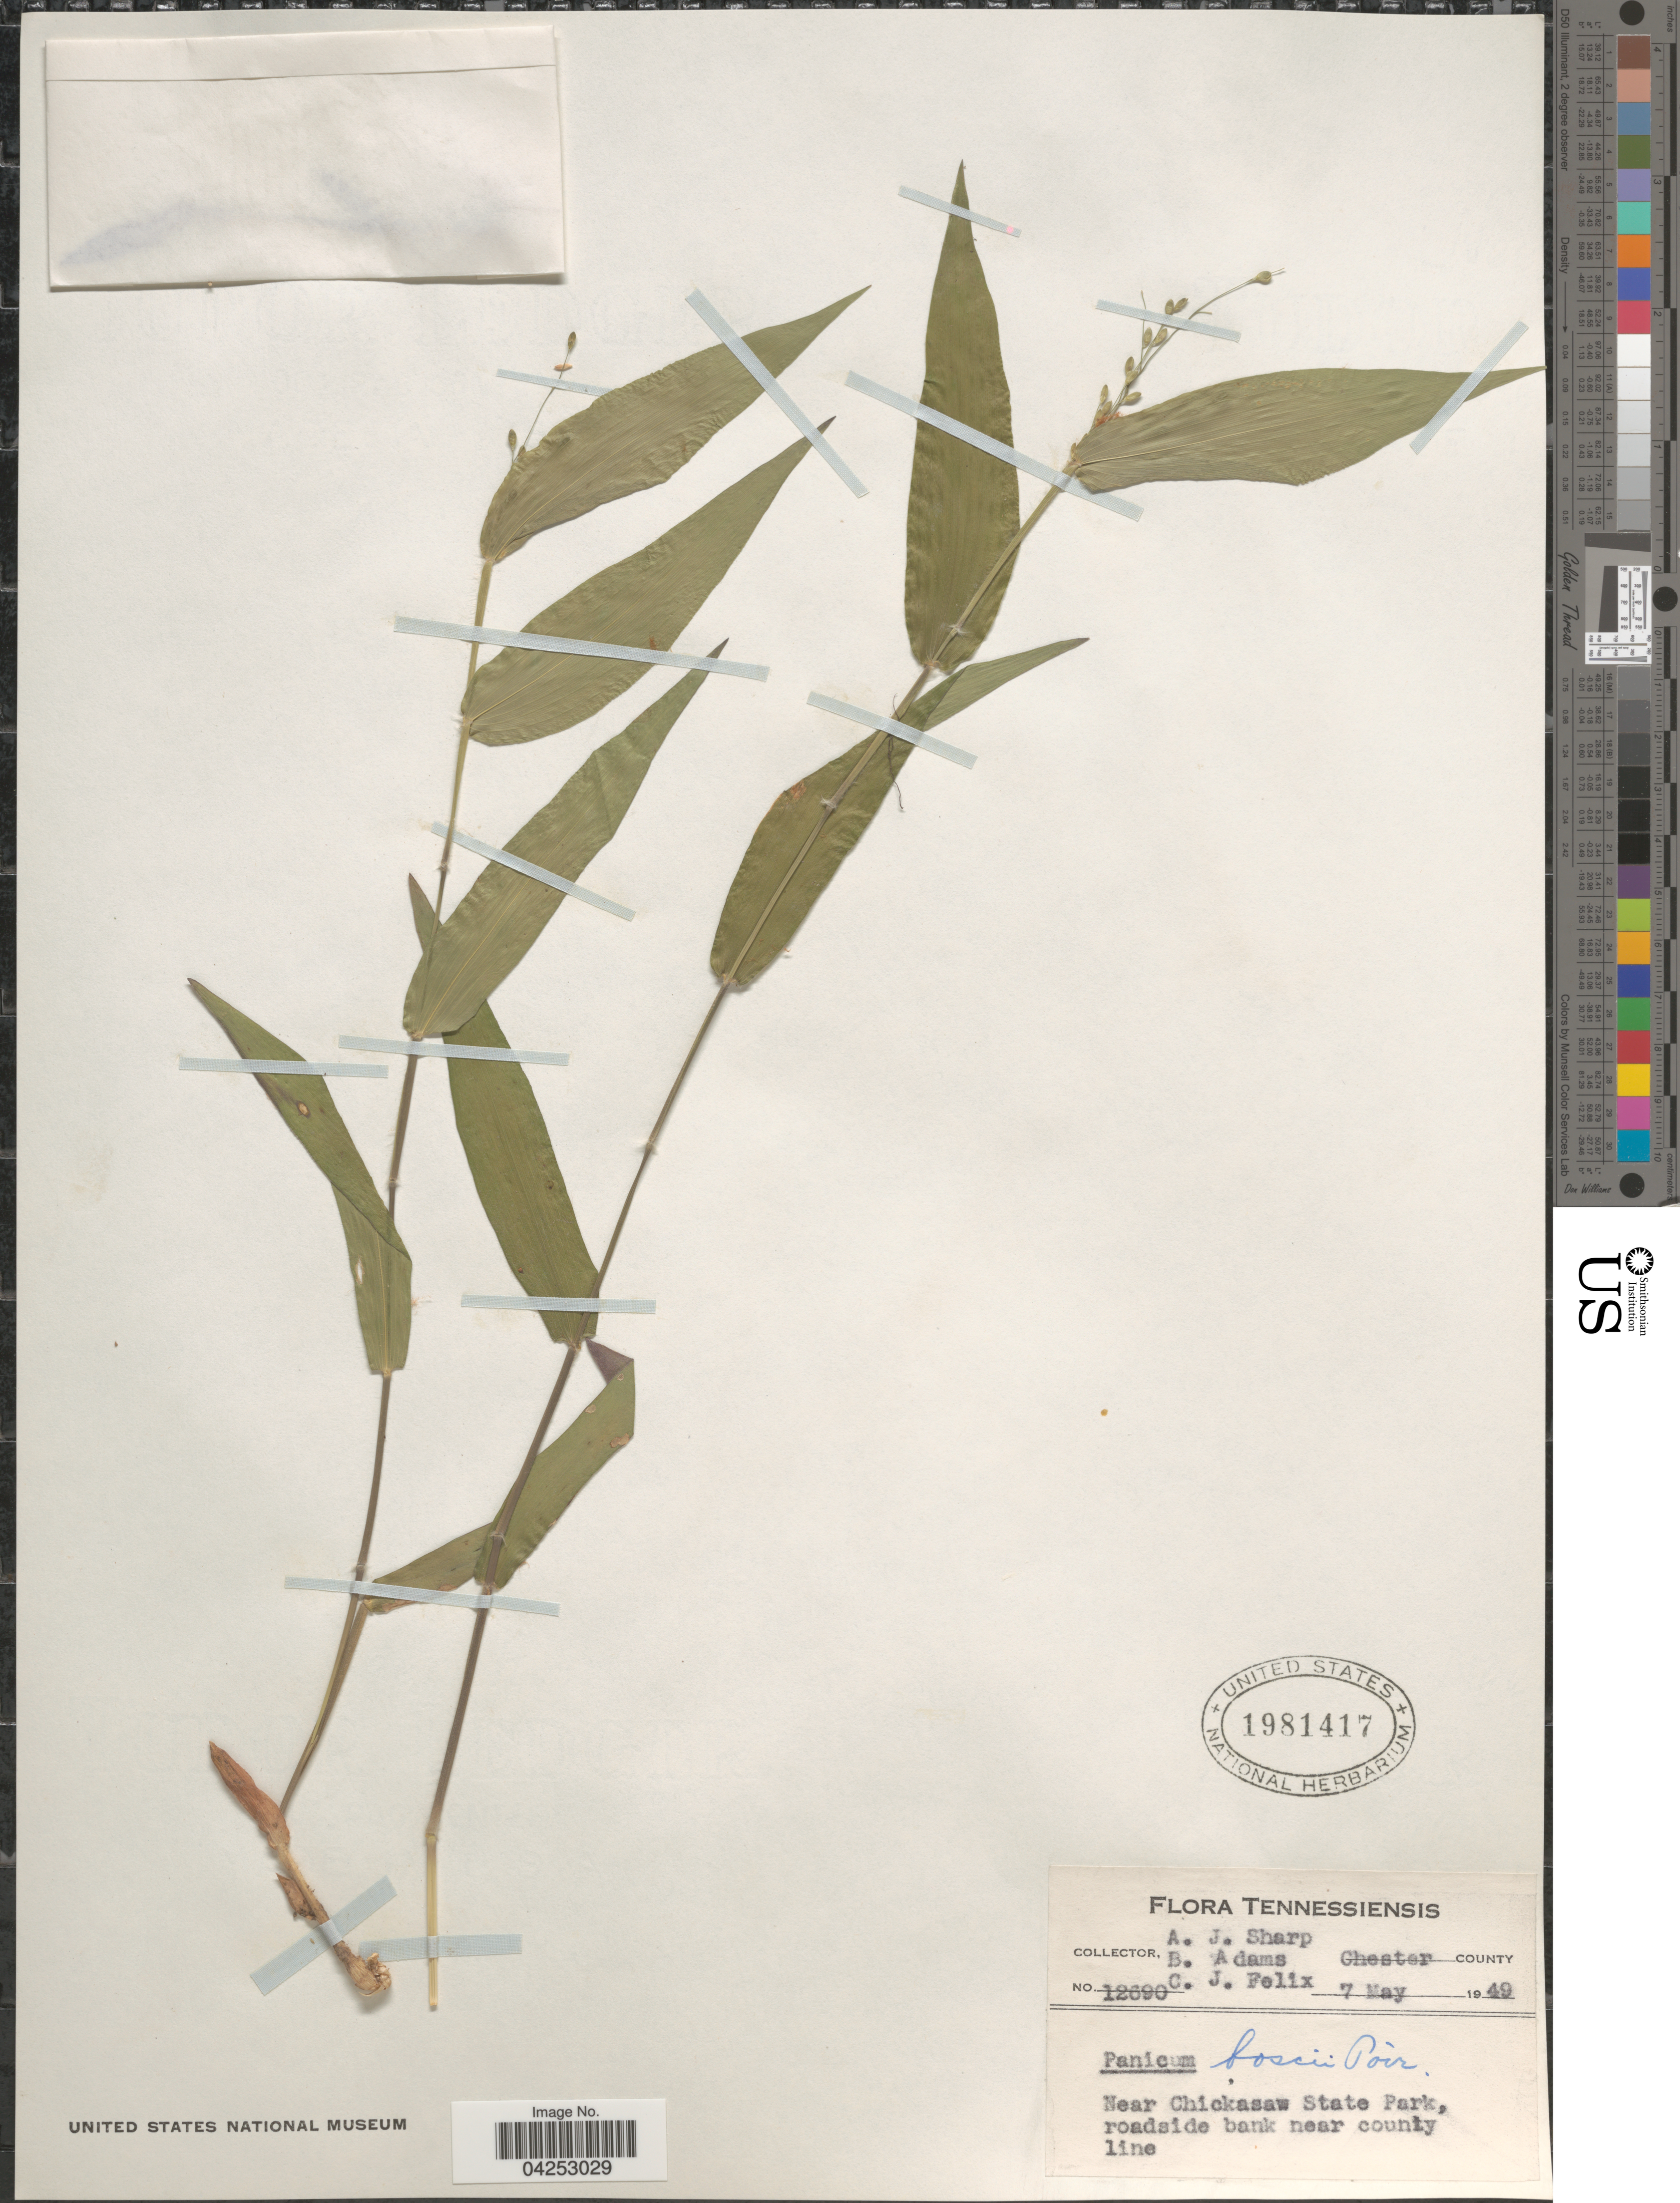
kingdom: Plantae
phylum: Tracheophyta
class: Liliopsida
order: Poales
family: Poaceae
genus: Dichanthelium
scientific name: Dichanthelium boscii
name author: (Poir.) Gould & C.A. Clark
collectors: A. J. Sharp, B. Adams & C. Felix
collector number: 12690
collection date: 1949-05-07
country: United States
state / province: Tennessee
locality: Chester County. Near Chickasaw State Park, roadside bank near county line.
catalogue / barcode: US 1981417